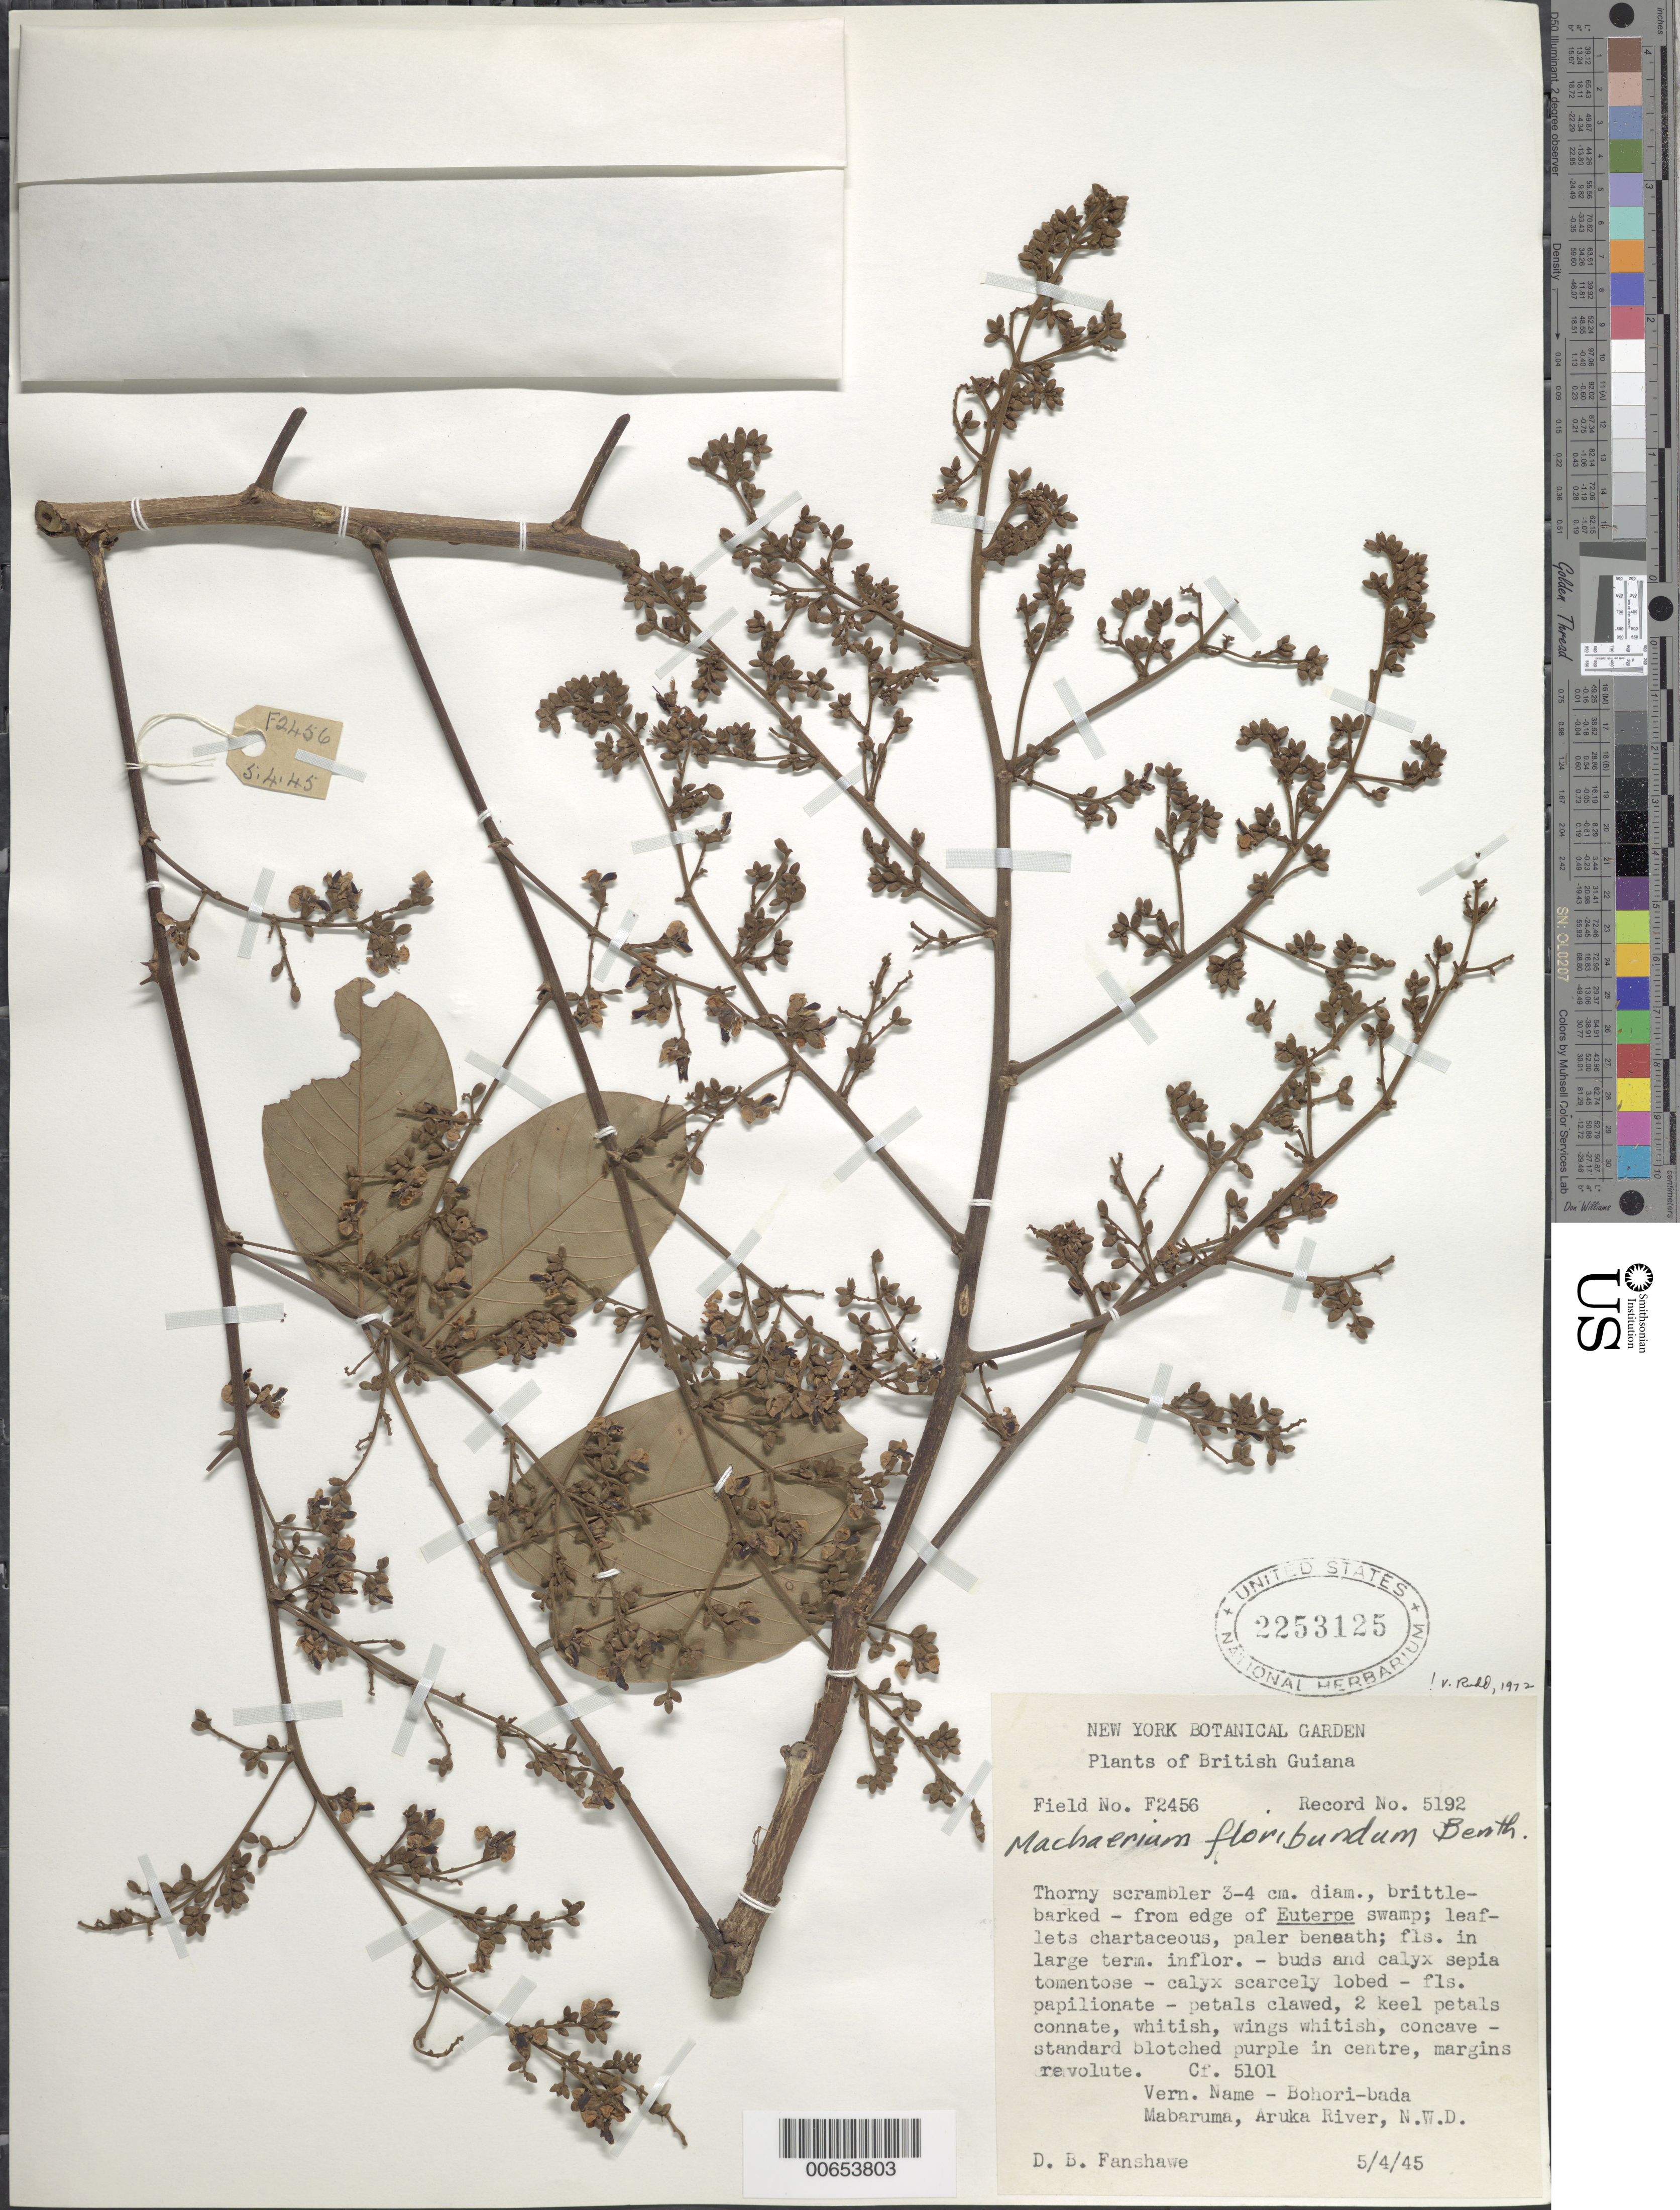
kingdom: Plantae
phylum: Tracheophyta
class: Magnoliopsida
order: Fabales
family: Fabaceae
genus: Machaerium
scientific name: Machaerium floribundum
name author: Benth.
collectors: D. B. Fanshawe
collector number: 5192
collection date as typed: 5-Apr-45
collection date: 1945-04-05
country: Guyana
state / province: Barima-Waini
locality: Mabaruma, Aruka R., NW Dist.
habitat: edge of Euterpe swamp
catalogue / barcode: US 2253125